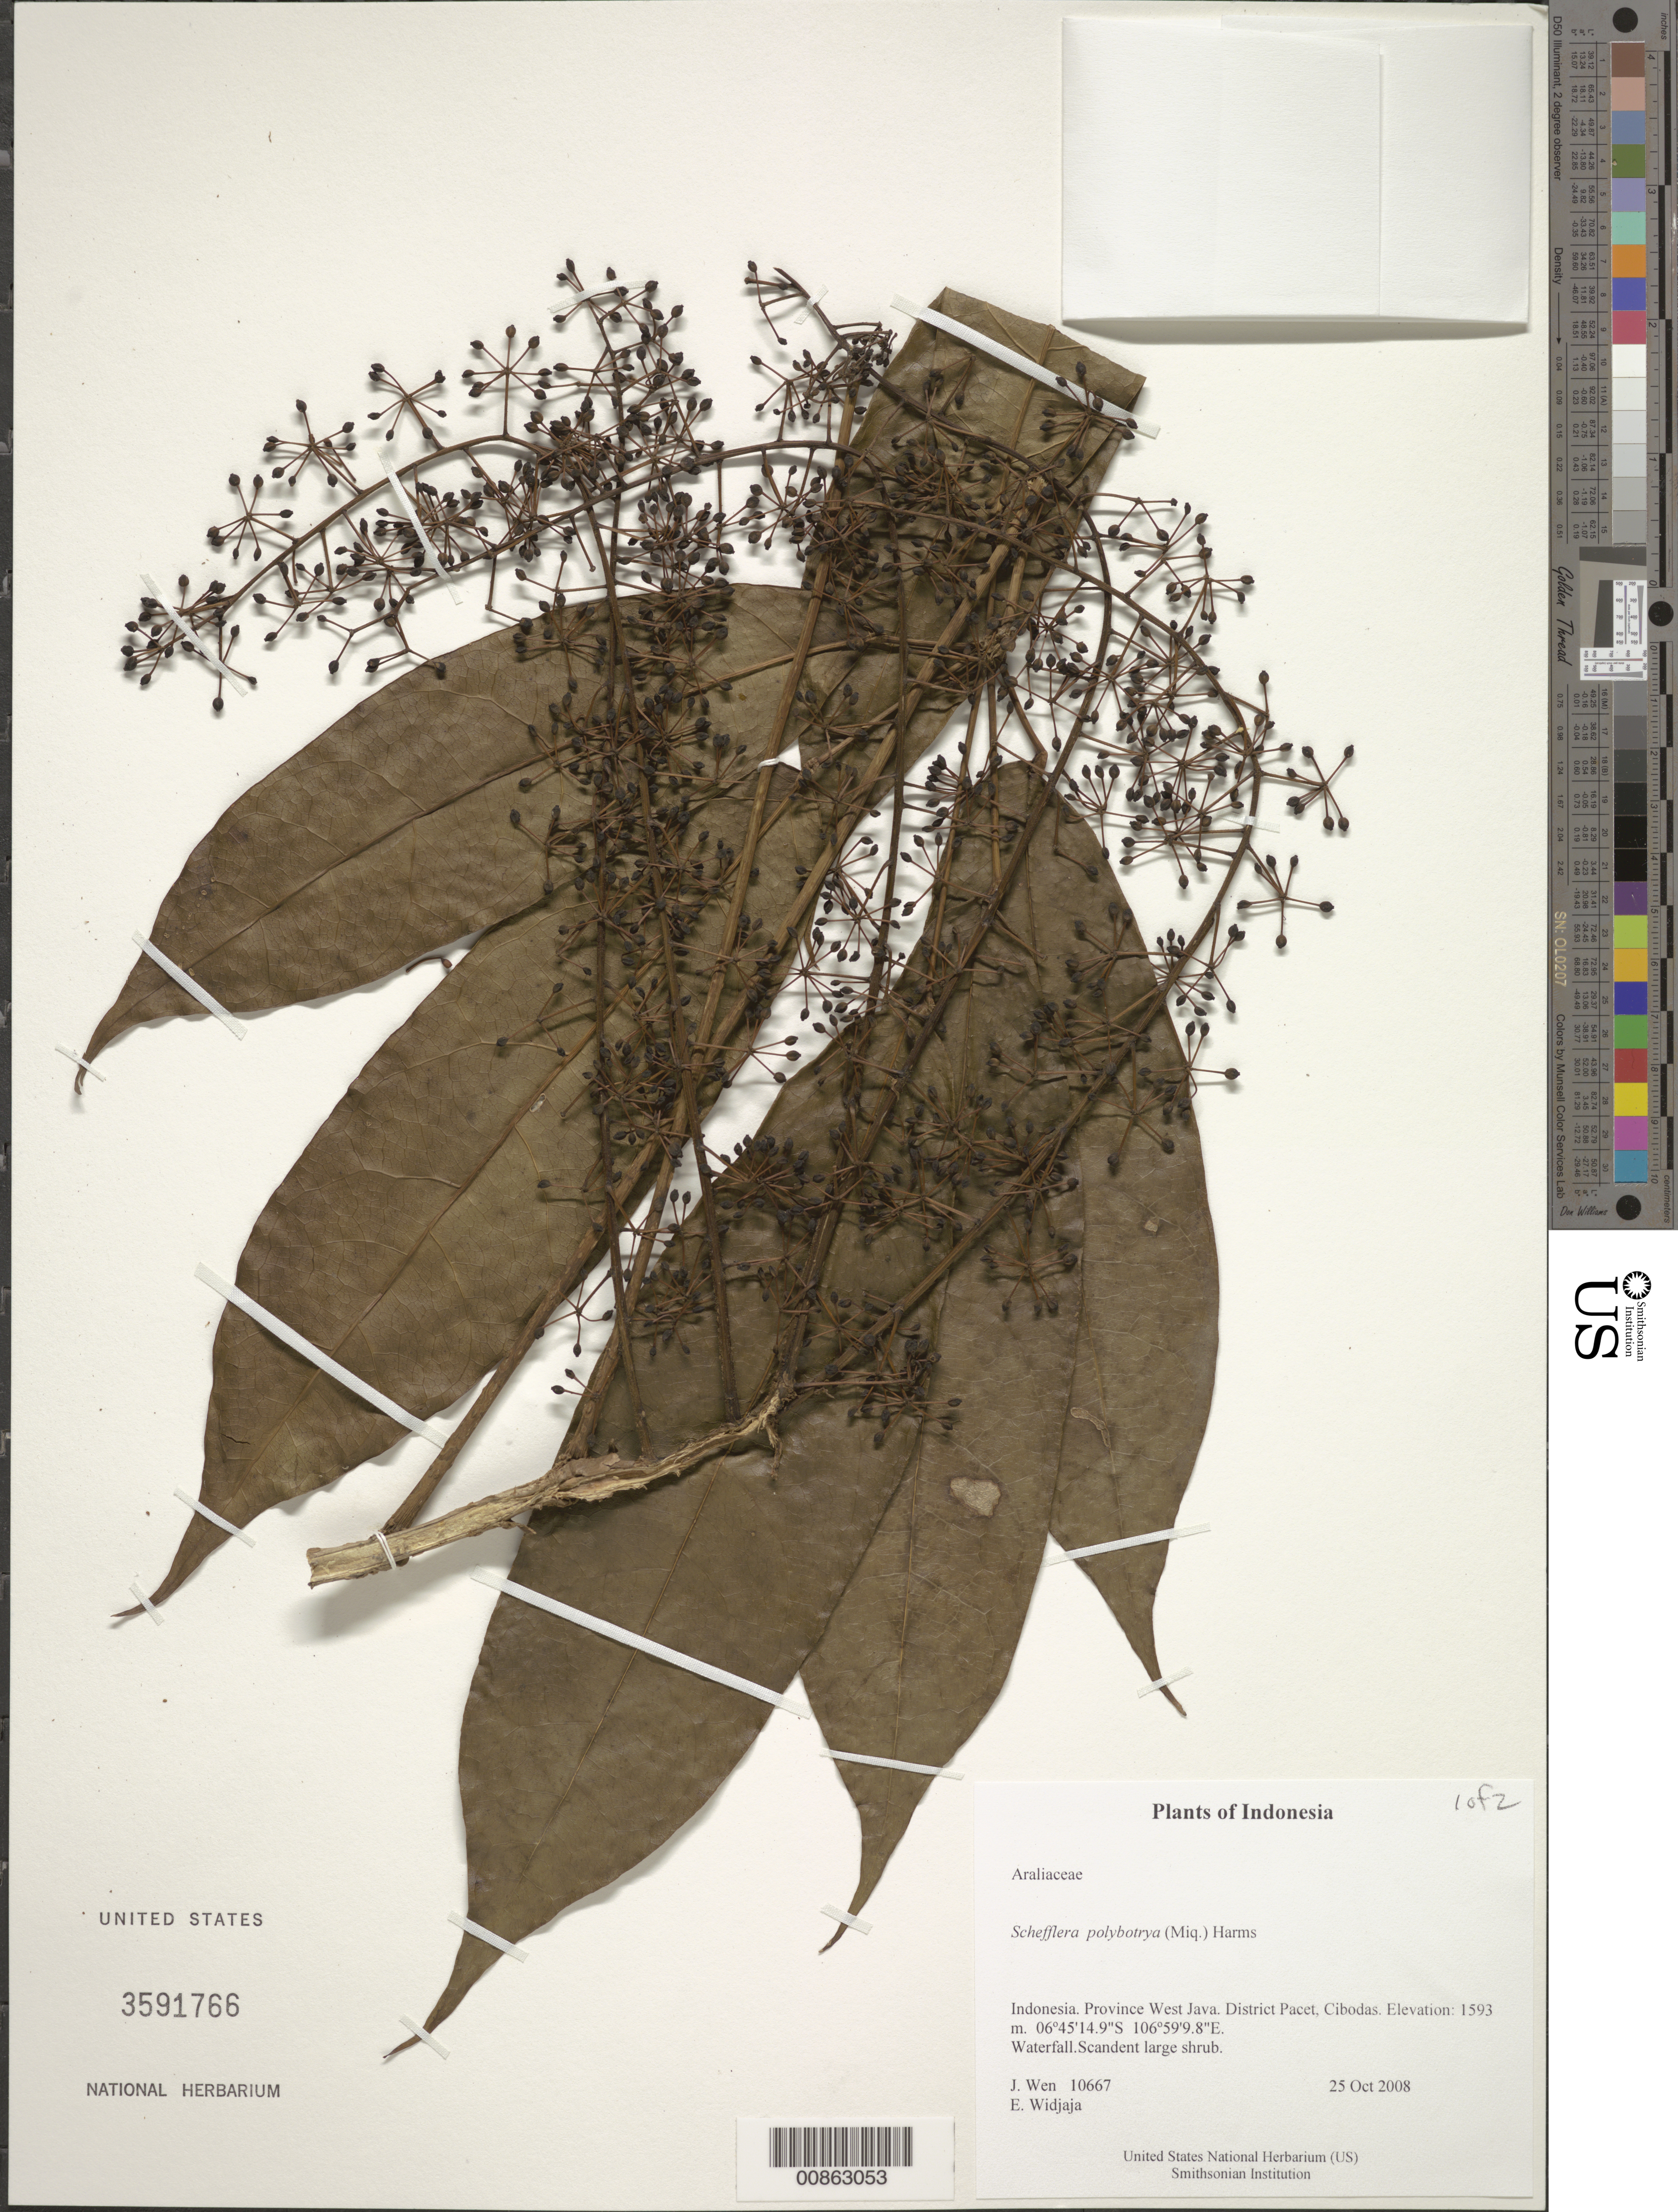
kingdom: Plantae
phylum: Tracheophyta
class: Magnoliopsida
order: Apiales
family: Araliaceae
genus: Heptapleurum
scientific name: Heptapleurum polybotryum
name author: (Miq.) Seem.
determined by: Wagner, W. L., (BOT), Smithsonian Institution - National Museum of Natural History (UNITED STATES)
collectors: J. Wen & E. A. Widjaja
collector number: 10667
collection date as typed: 25 Oct 2008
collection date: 2008-10-25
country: Indonesia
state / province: Java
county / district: Jawa Barat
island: Java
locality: District Pacet, Cibodas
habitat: Waterfall.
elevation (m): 1593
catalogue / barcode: US 3591766